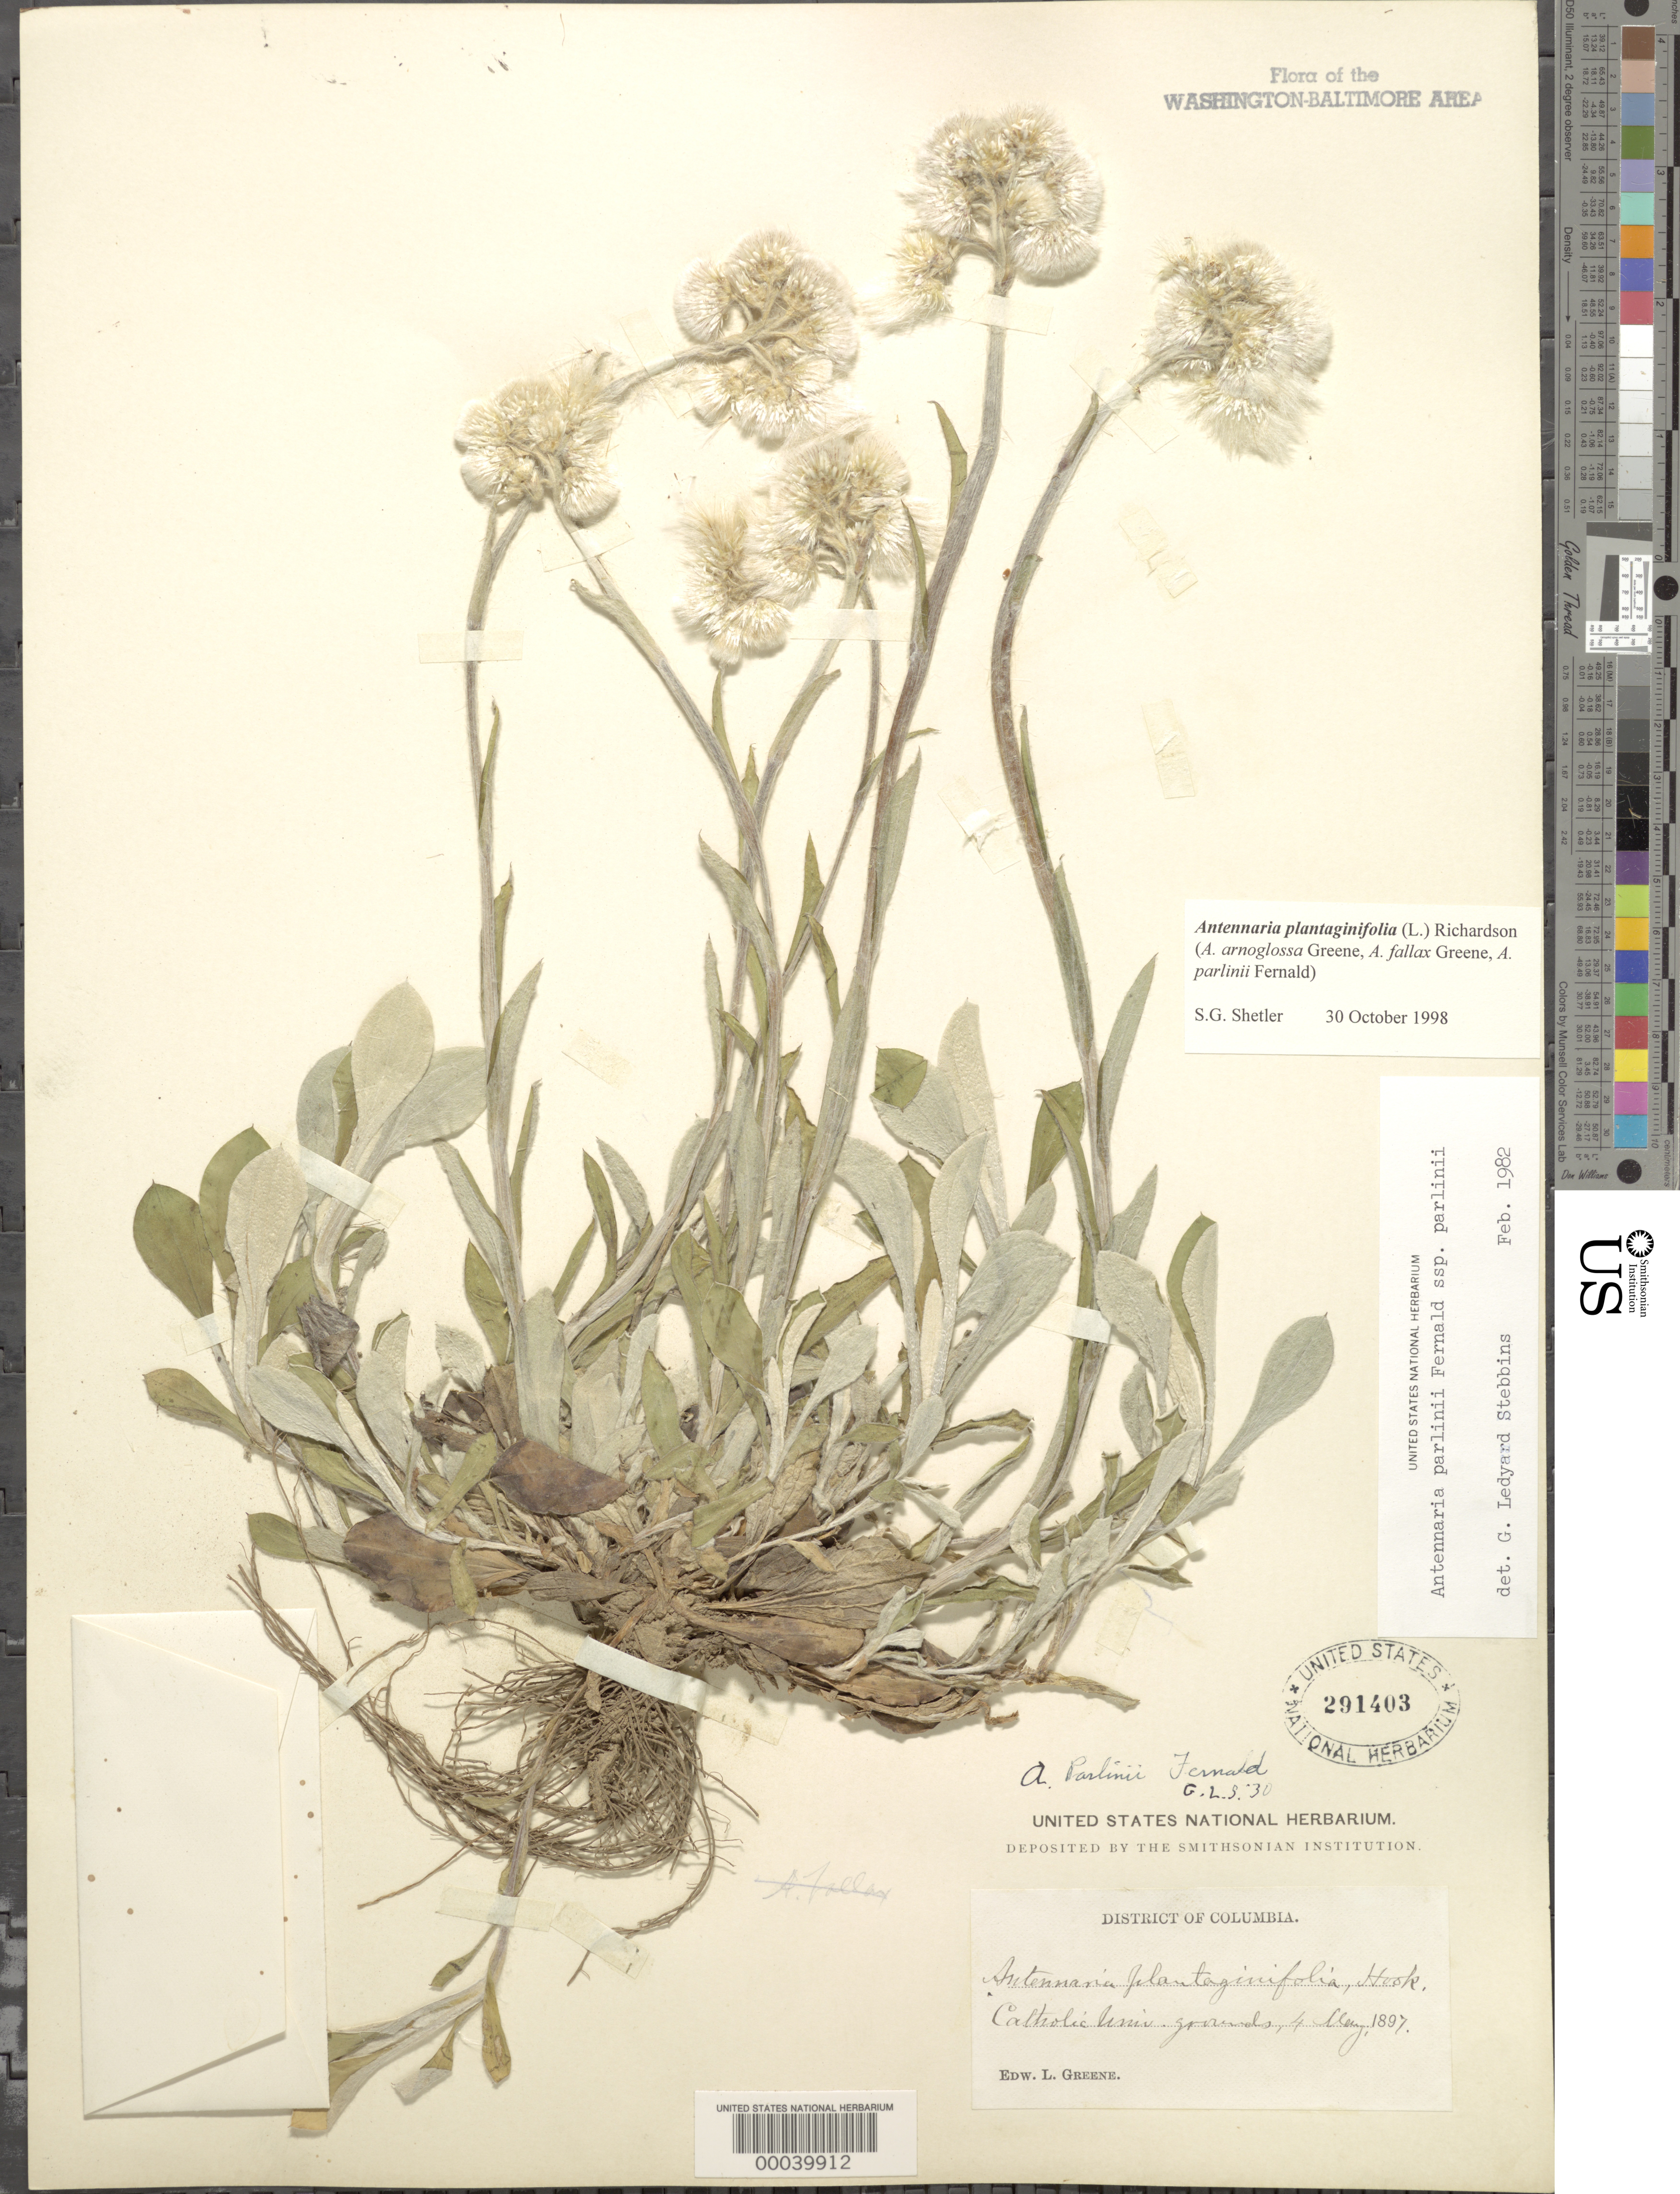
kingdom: Plantae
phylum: Tracheophyta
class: Magnoliopsida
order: Asterales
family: Asteraceae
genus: Antennaria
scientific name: Antennaria plantaginifolia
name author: (L.) Richardson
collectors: E. L. Greene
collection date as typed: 04 May 1897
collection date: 1897-05-04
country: United States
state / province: District of Columbia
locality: Catholic University grounds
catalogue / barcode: US 291403